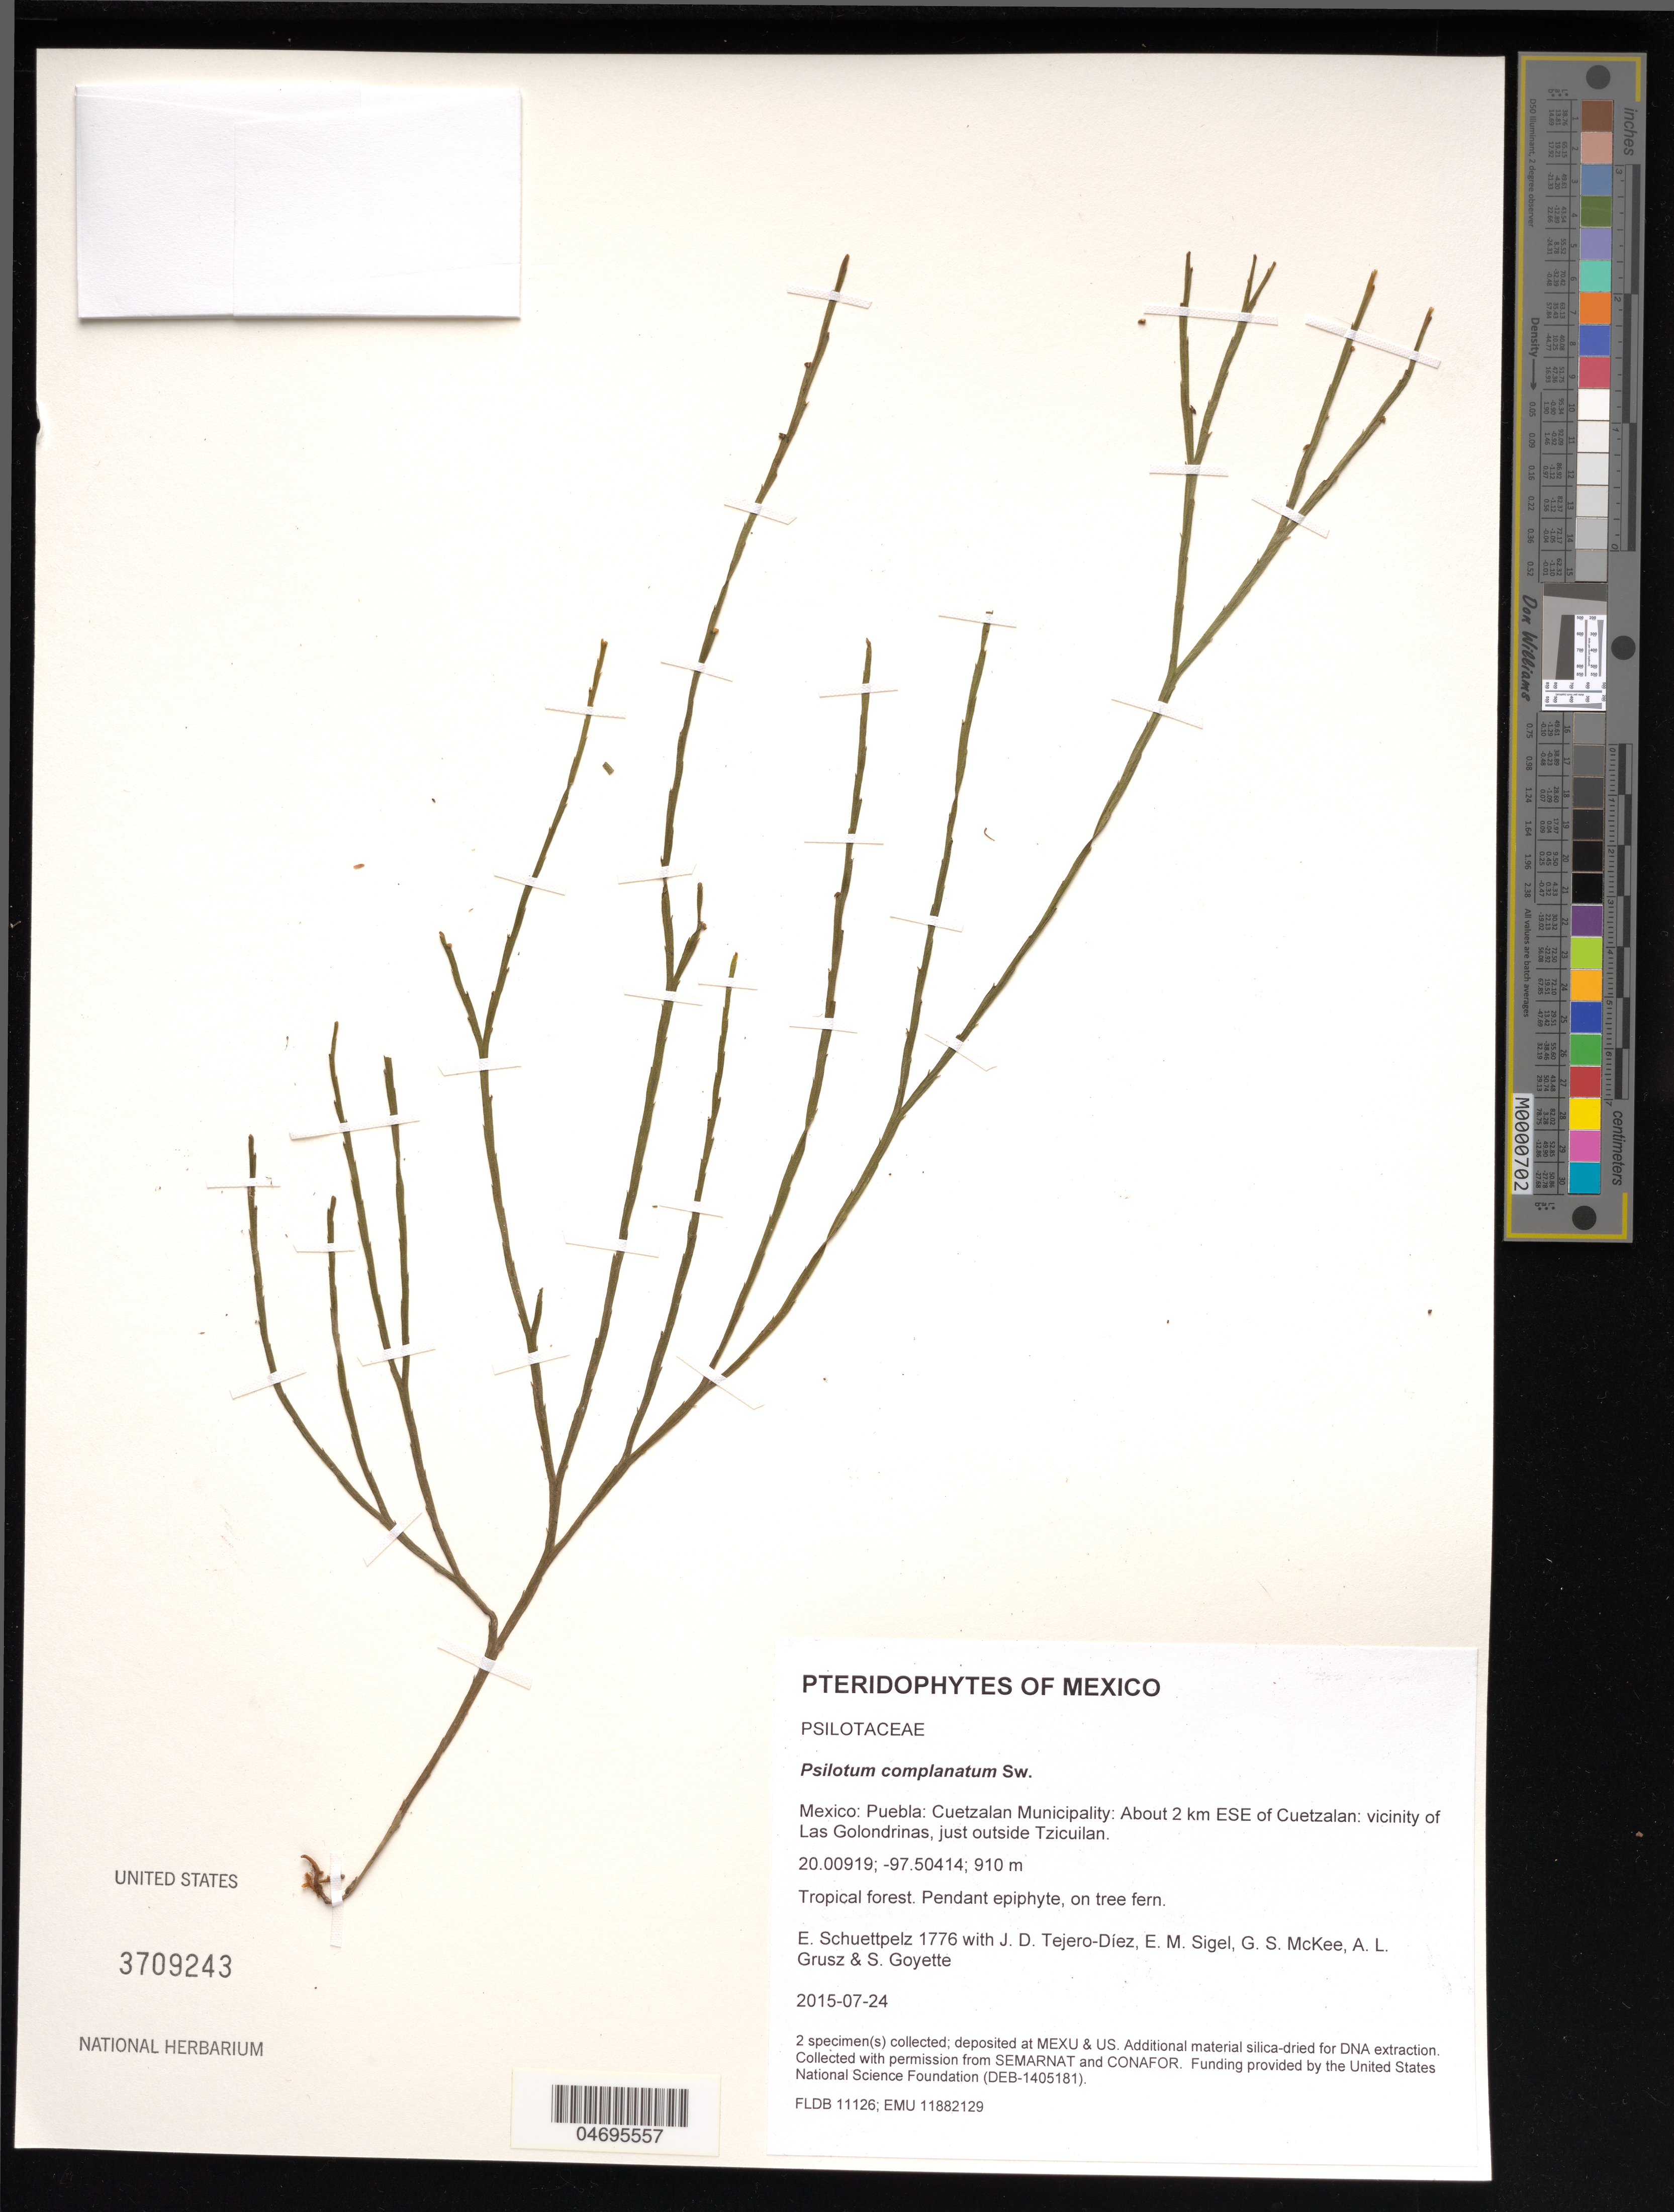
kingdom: Plantae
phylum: Tracheophyta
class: Polypodiopsida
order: Psilotales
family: Psilotaceae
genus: Psilotum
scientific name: Psilotum complanatum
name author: Sw.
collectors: E. Schuettpelz, D. Tejero-Díez, E. M. Sigel, G. S. McKee & A. Grusz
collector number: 1776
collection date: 2015-07-24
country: Mexico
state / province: Puebla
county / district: Cuetzalan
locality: About 2 km ESE of Cuetzalan: vicinity of Las Golondrinas, just outside Tzicuilan.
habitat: Tropical forest.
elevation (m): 910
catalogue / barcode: US 3709243